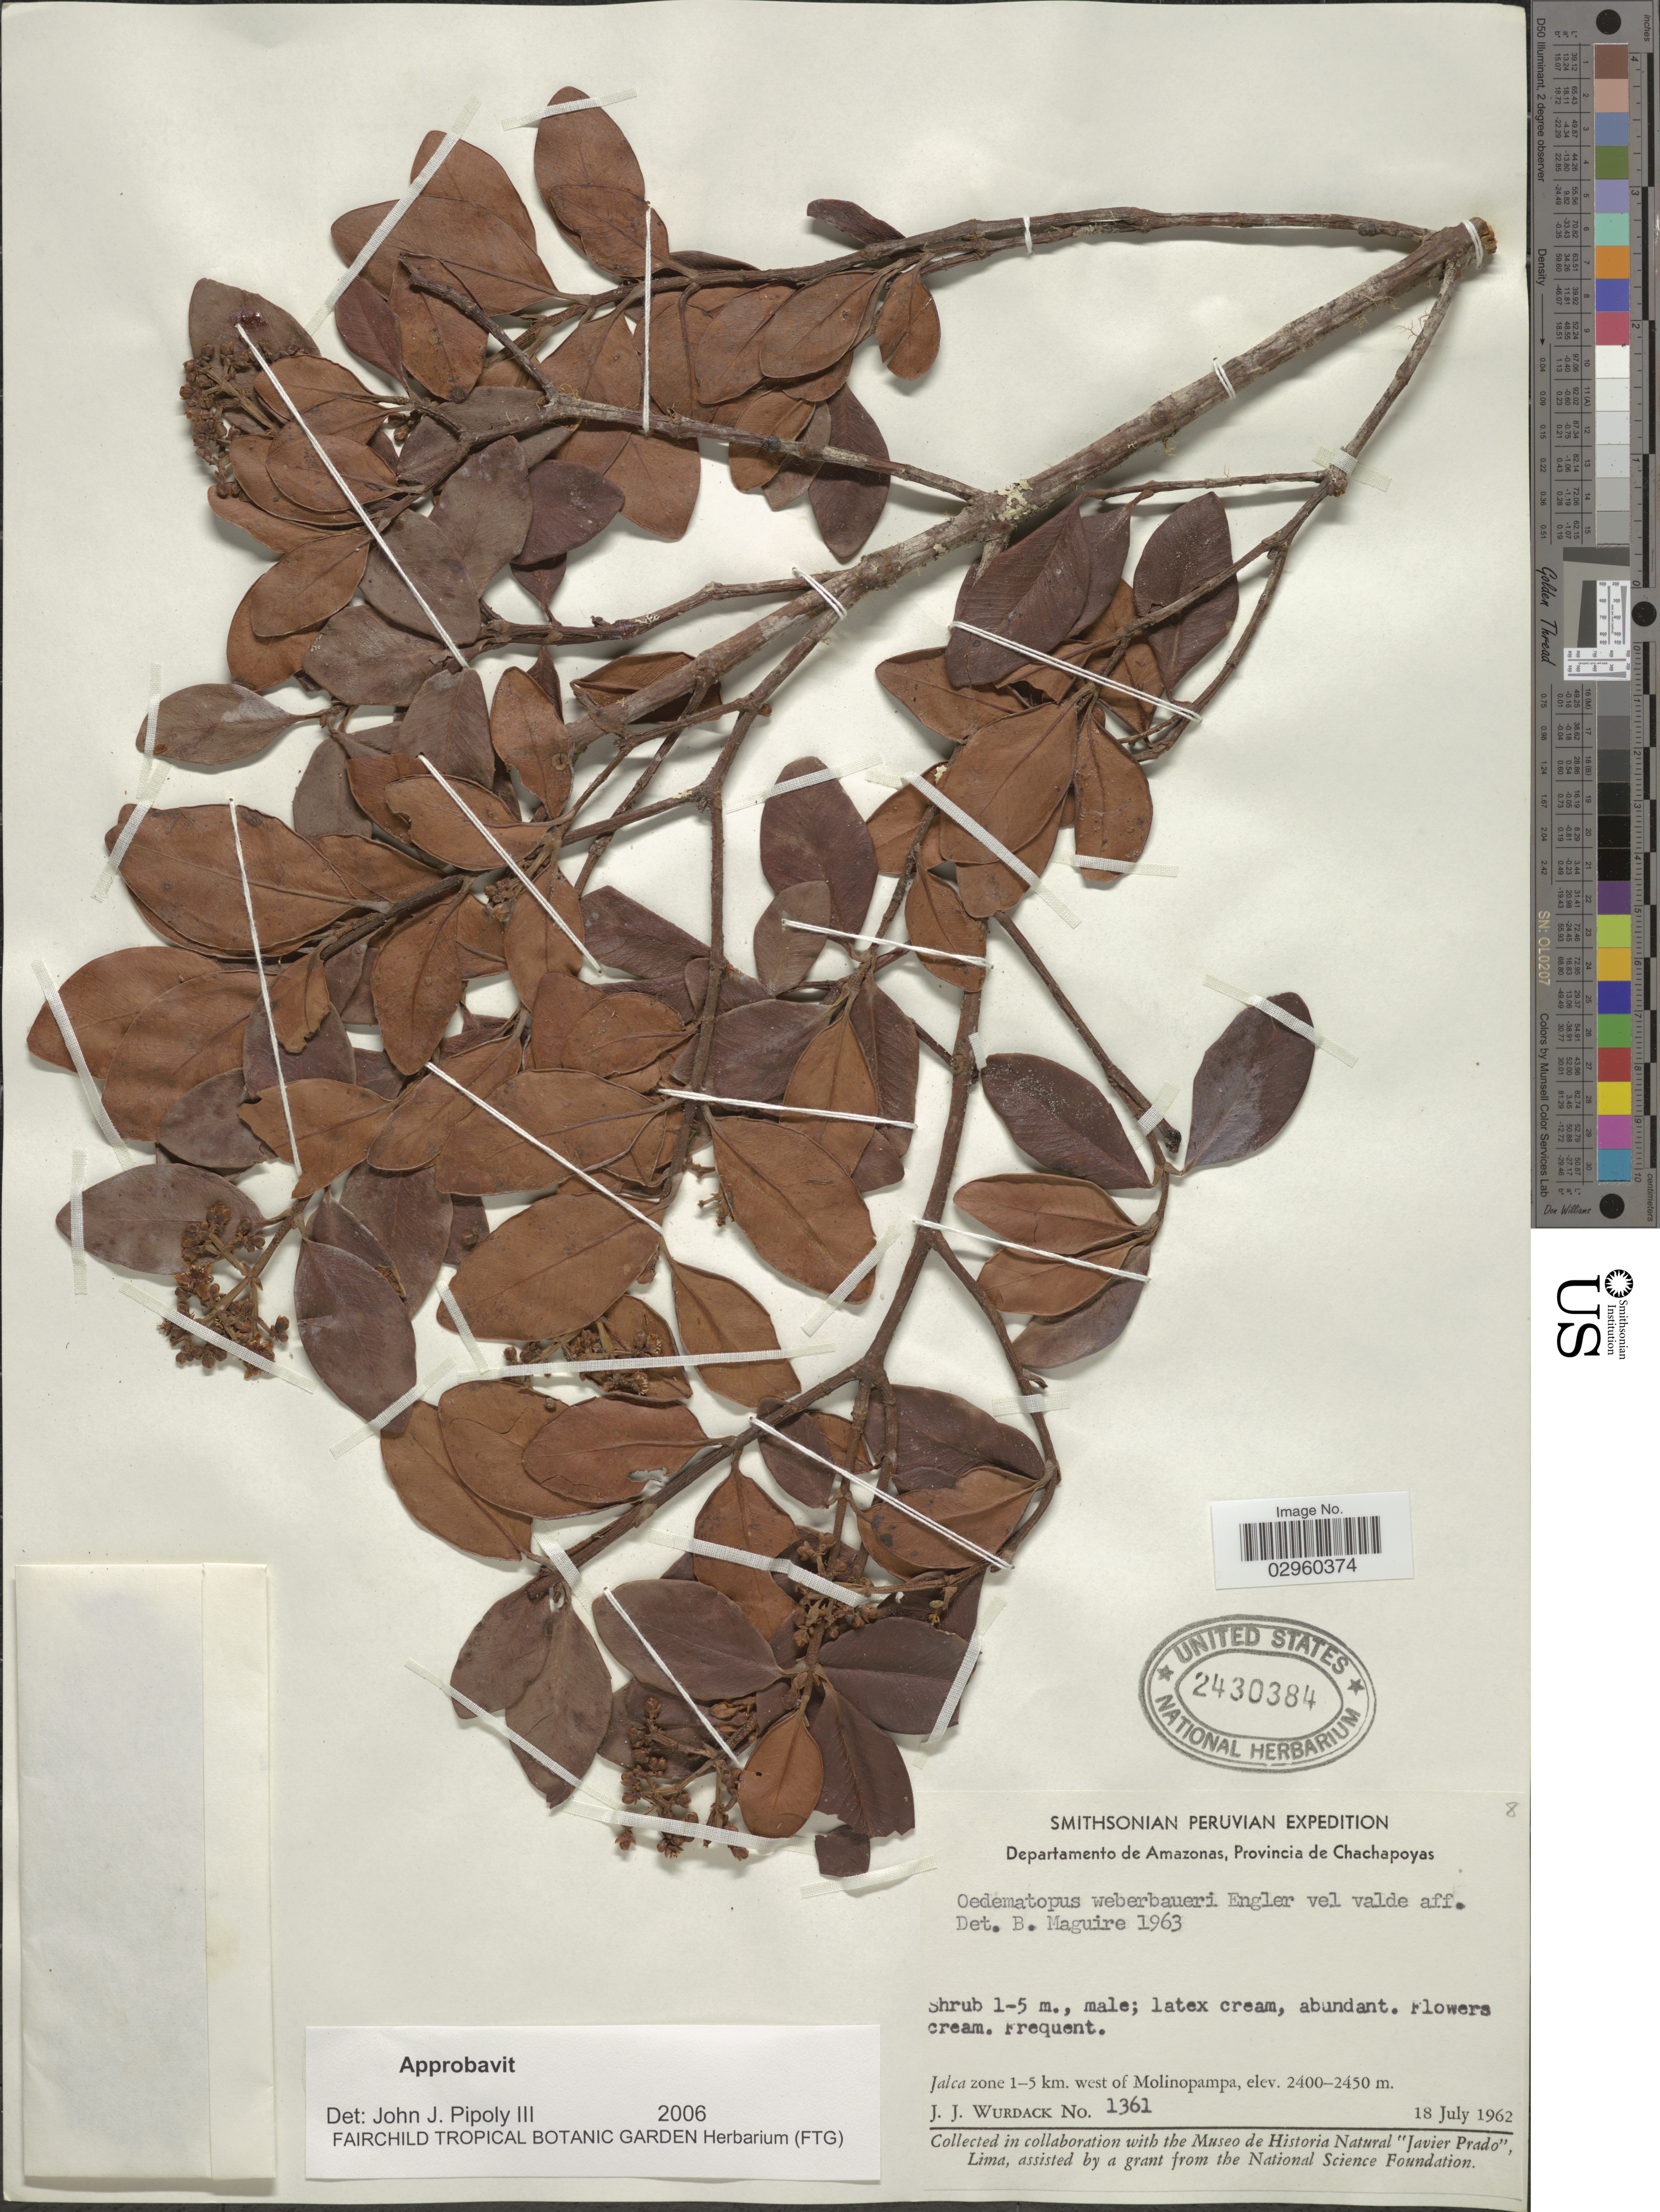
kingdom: Plantae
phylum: Tracheophyta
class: Magnoliopsida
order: Malpighiales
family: Clusiaceae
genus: Clusia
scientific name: Clusia hylaeae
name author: Pipoly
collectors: J. J. Wurdack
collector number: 1361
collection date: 1962-07-18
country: Peru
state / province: Amazonas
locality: Departamento de Amazonas, Provincia de Chachapoyas, Jalca zone 1-5 km. west of Molinopampa.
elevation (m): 2400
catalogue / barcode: US 2430384